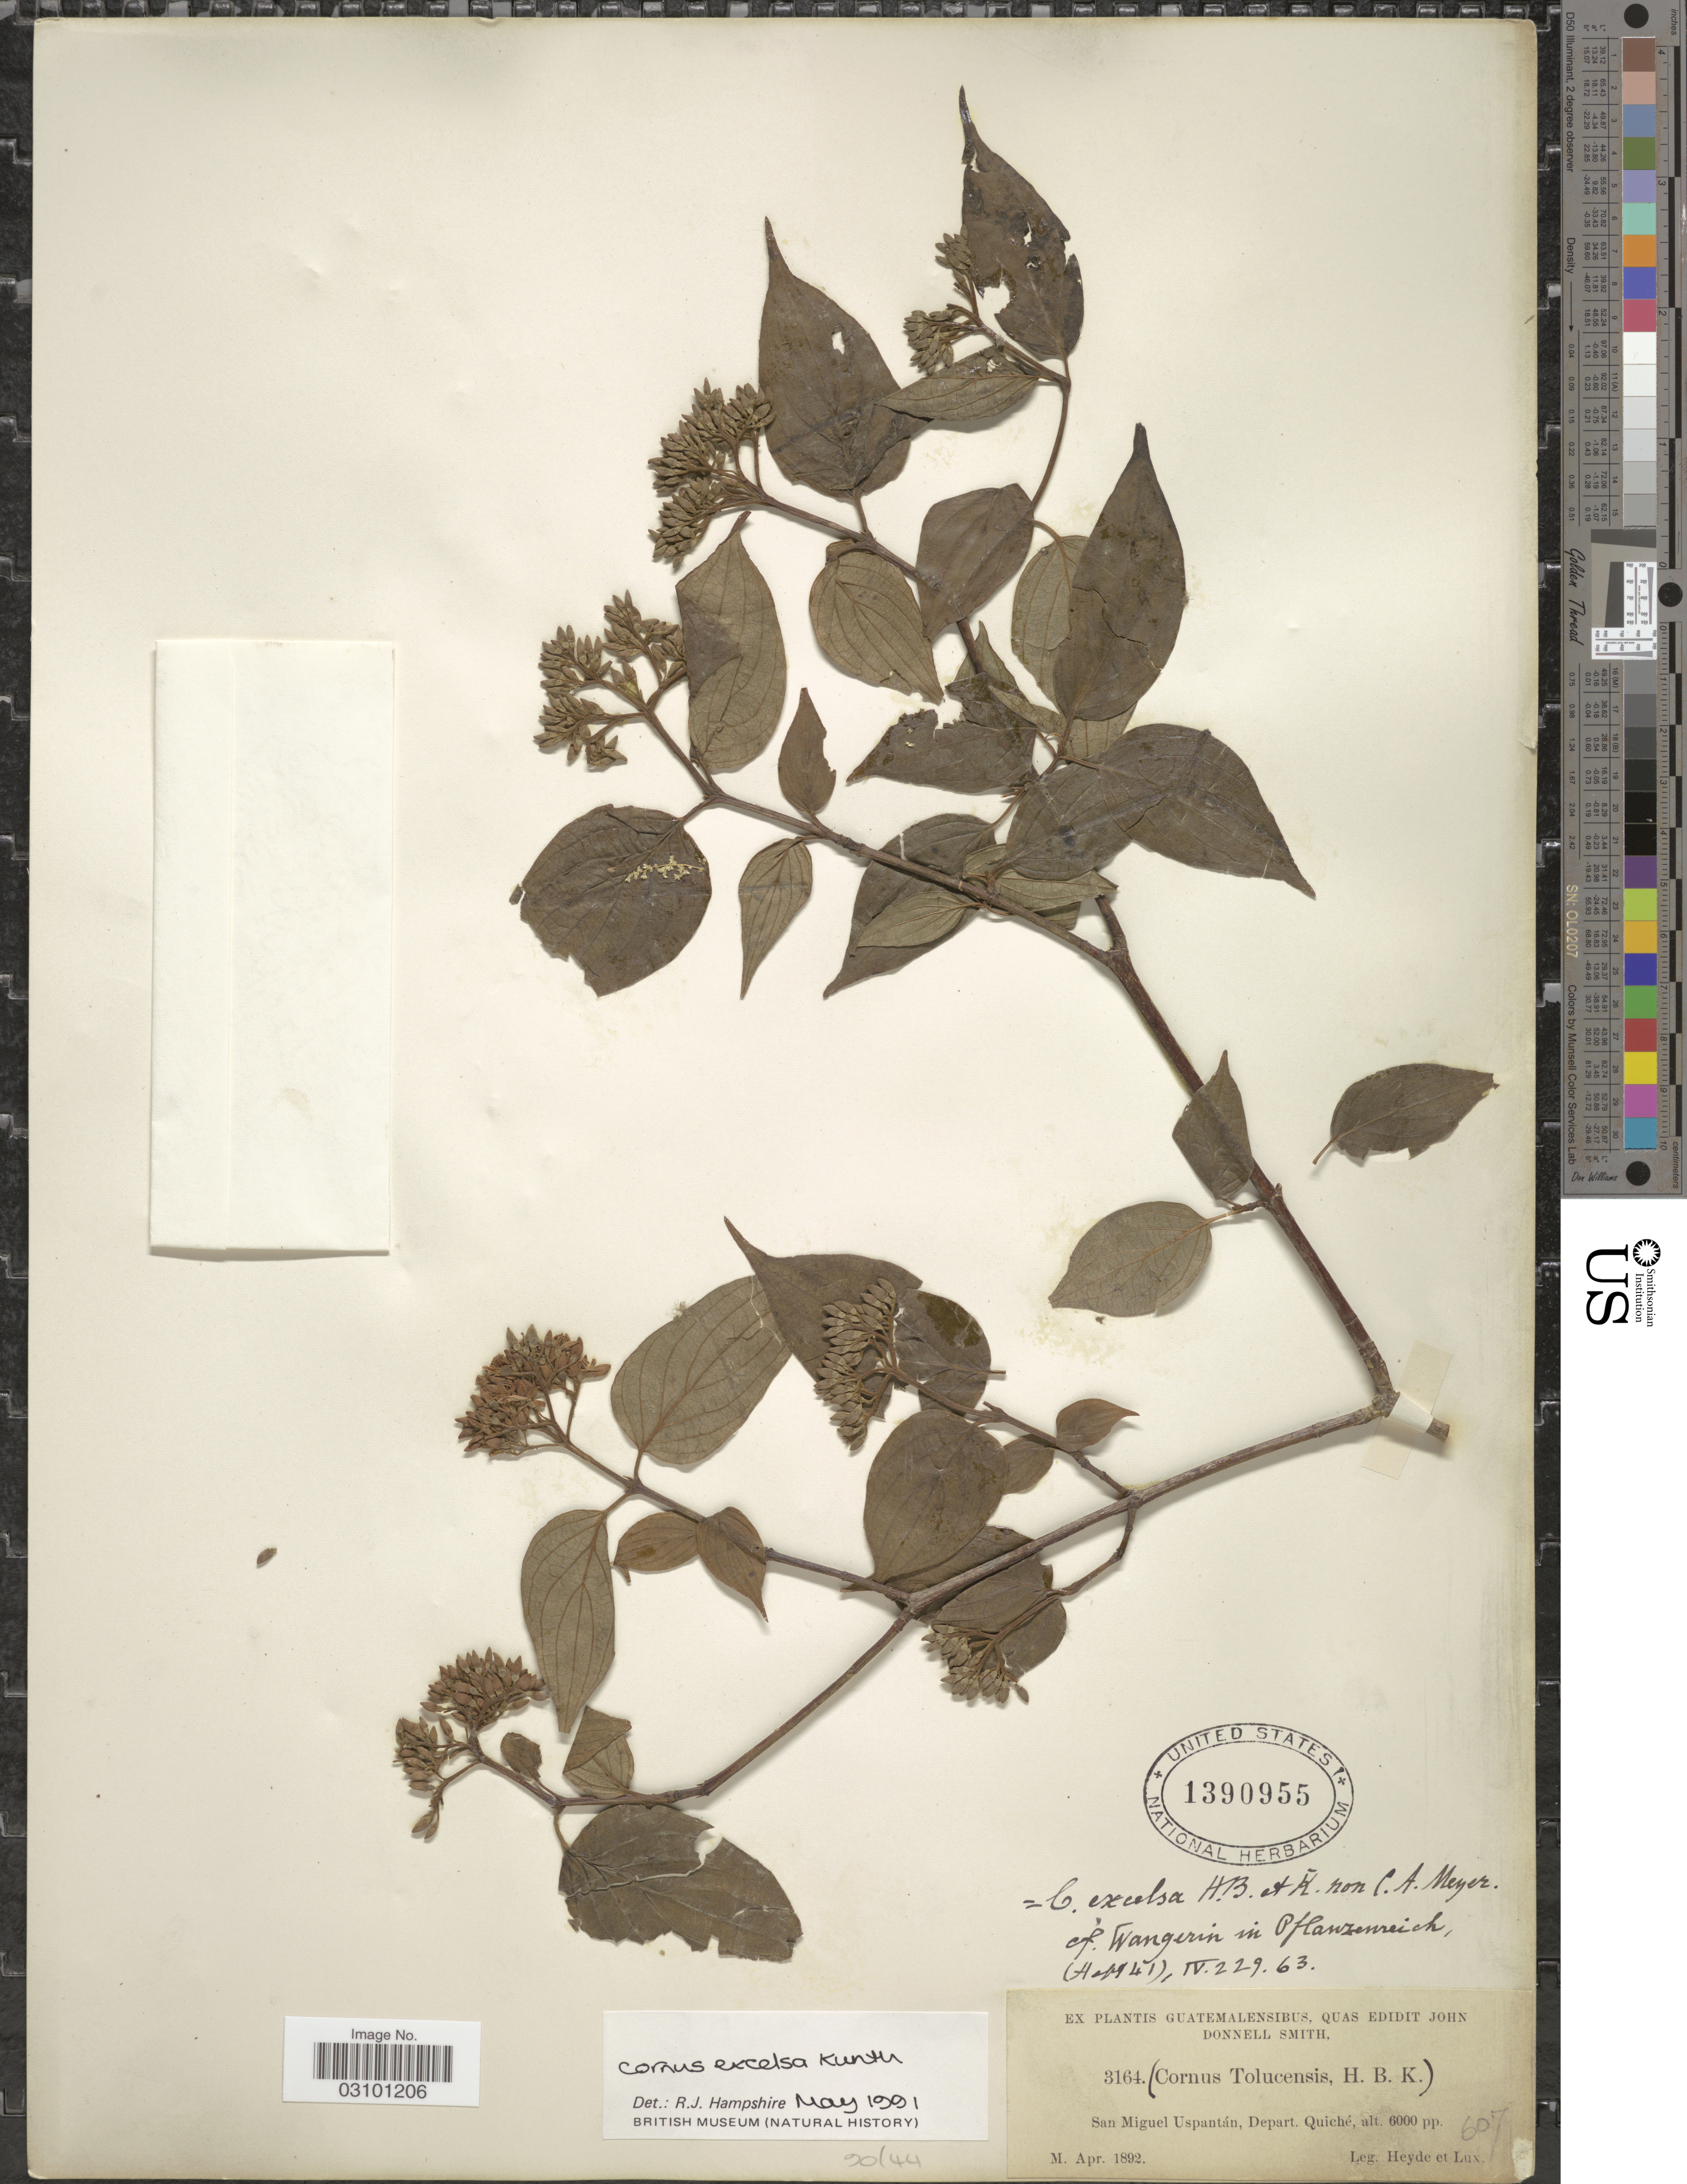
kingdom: Plantae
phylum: Tracheophyta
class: Magnoliopsida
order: Cornales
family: Cornaceae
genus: Cornus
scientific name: Cornus excelsa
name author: Kunth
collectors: Heyde & Lux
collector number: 3164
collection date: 1892-04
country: Guatemala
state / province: El Quiché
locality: San Miguel Uspantán, Depart. Quiché.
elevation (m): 1829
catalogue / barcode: US 1390955